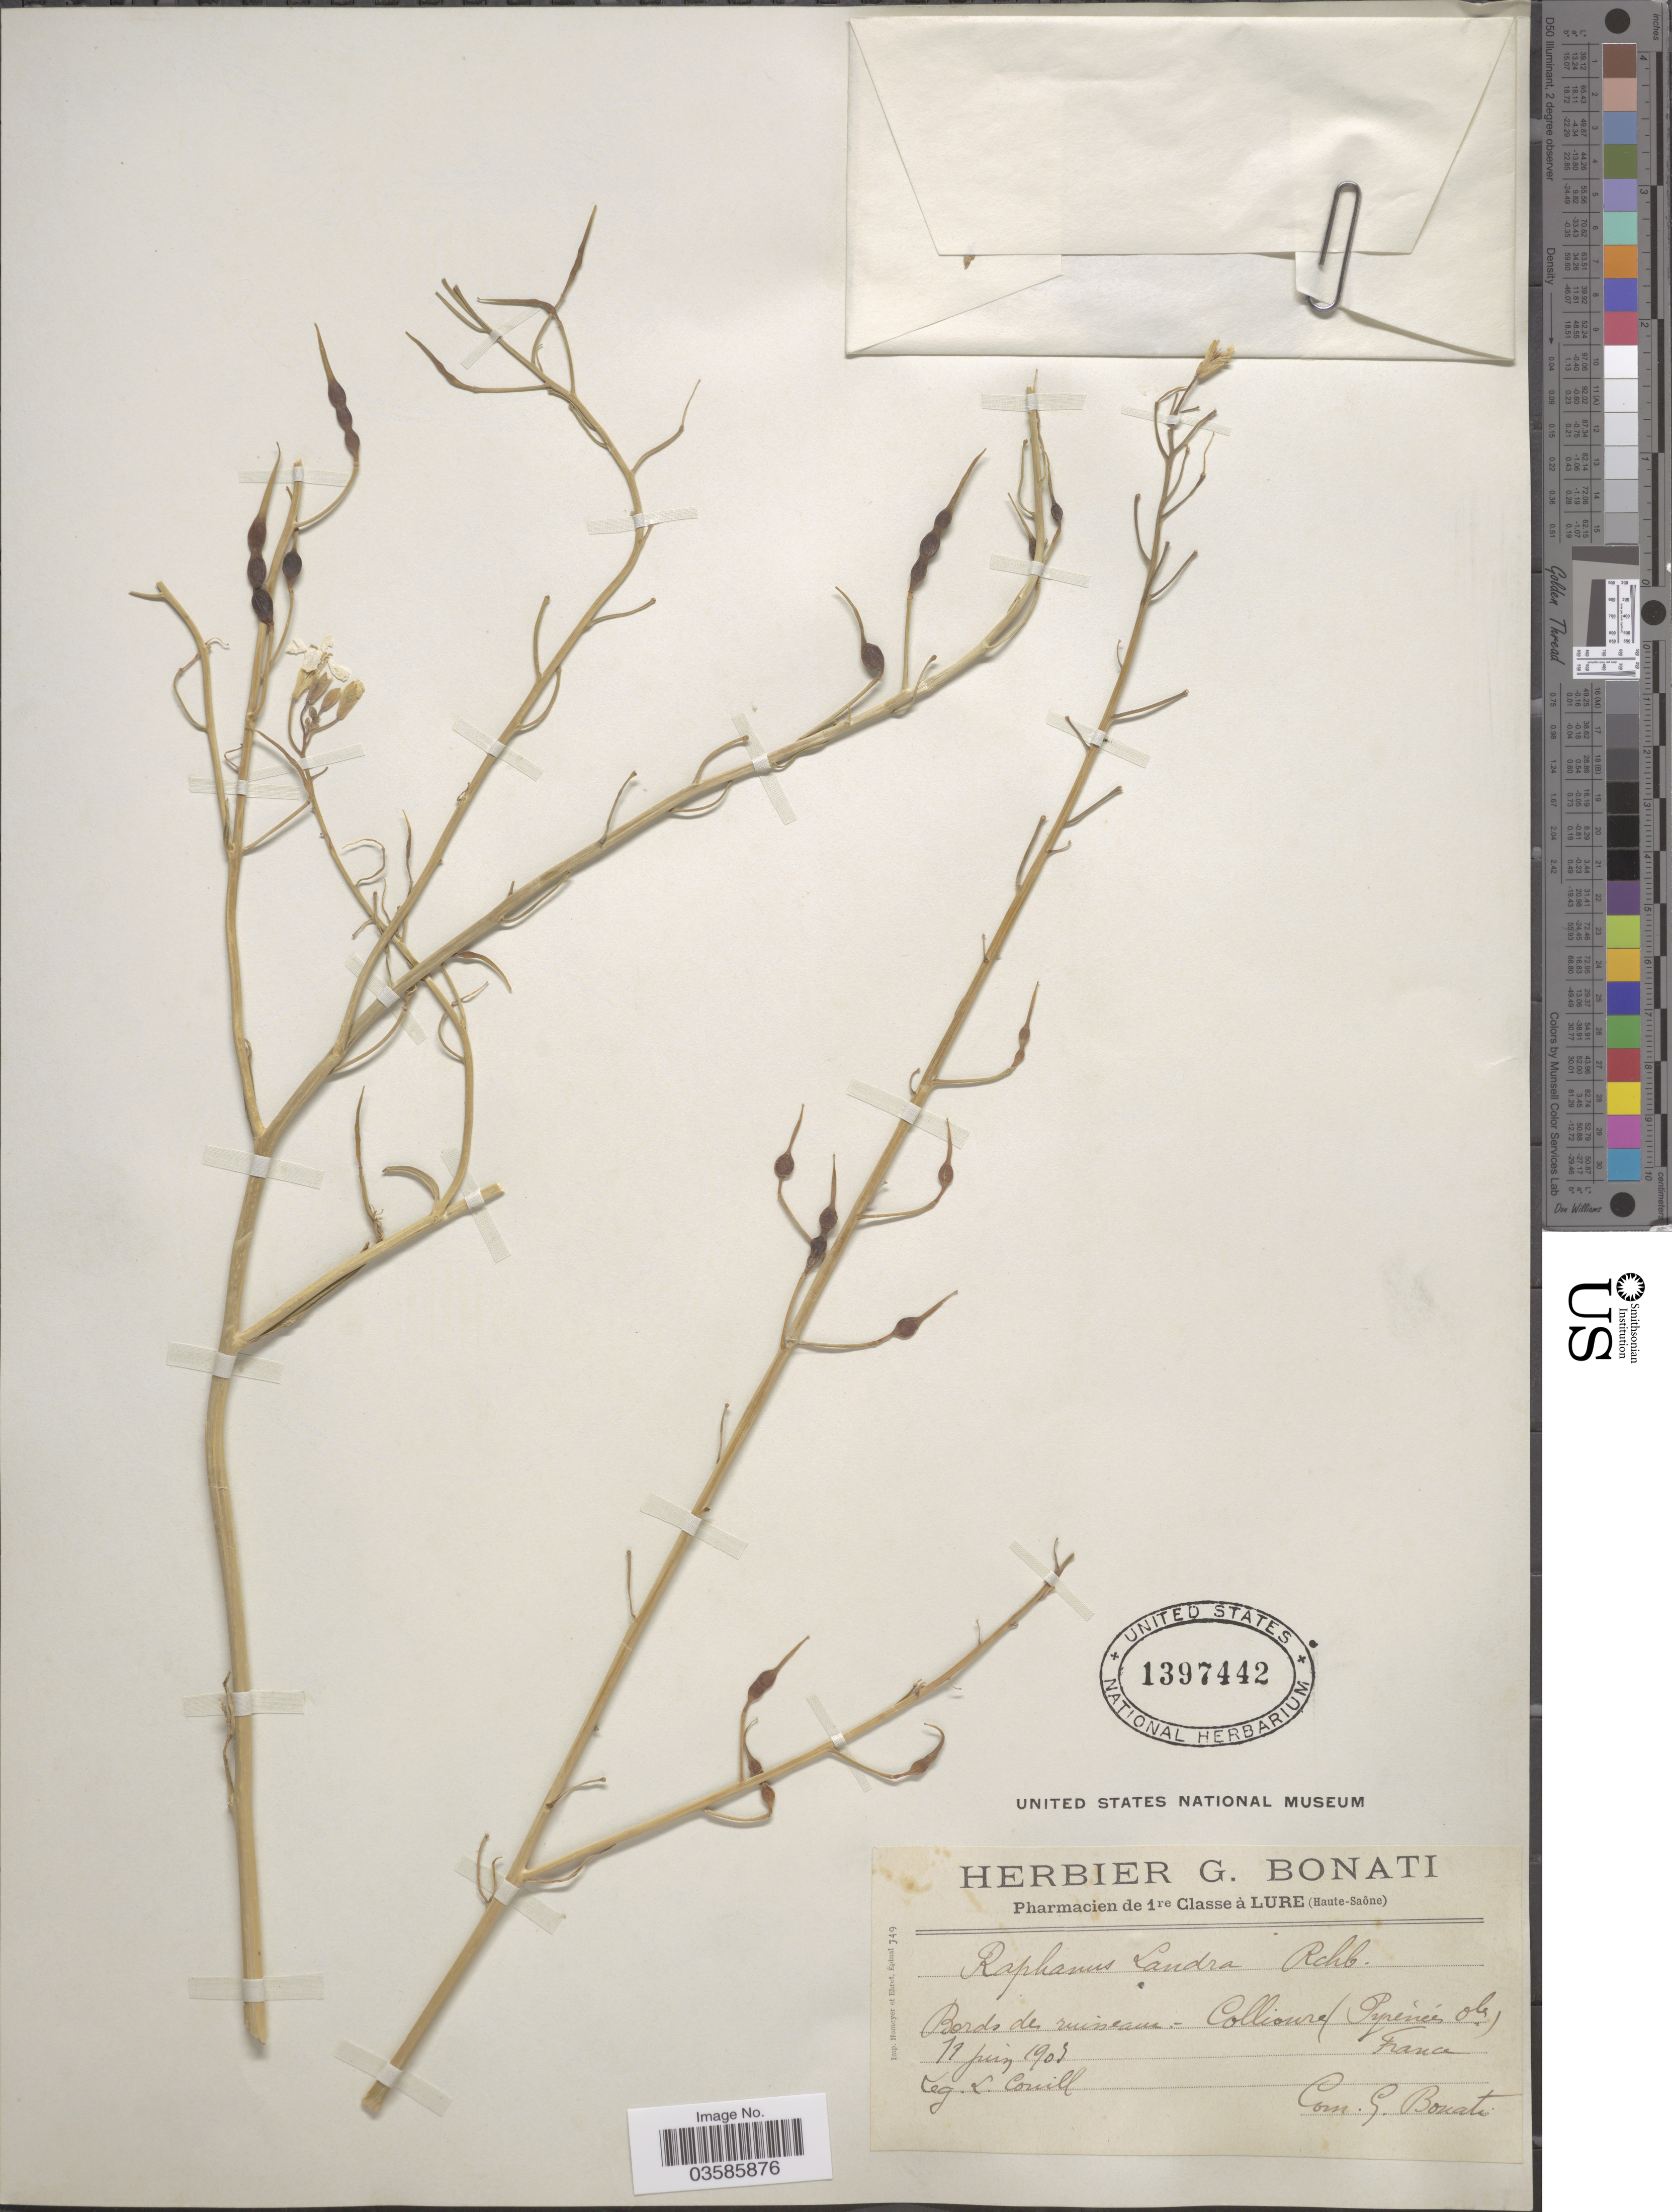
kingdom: Plantae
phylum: Tracheophyta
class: Magnoliopsida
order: Brassicales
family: Brassicaceae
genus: Raphanus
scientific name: Raphanus landra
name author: Moretti ex DC.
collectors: Conill, L.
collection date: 1903-07-17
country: France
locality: Bords de ruisseauz- Collioure (Pyrèneés ole France).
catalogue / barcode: US 1397442